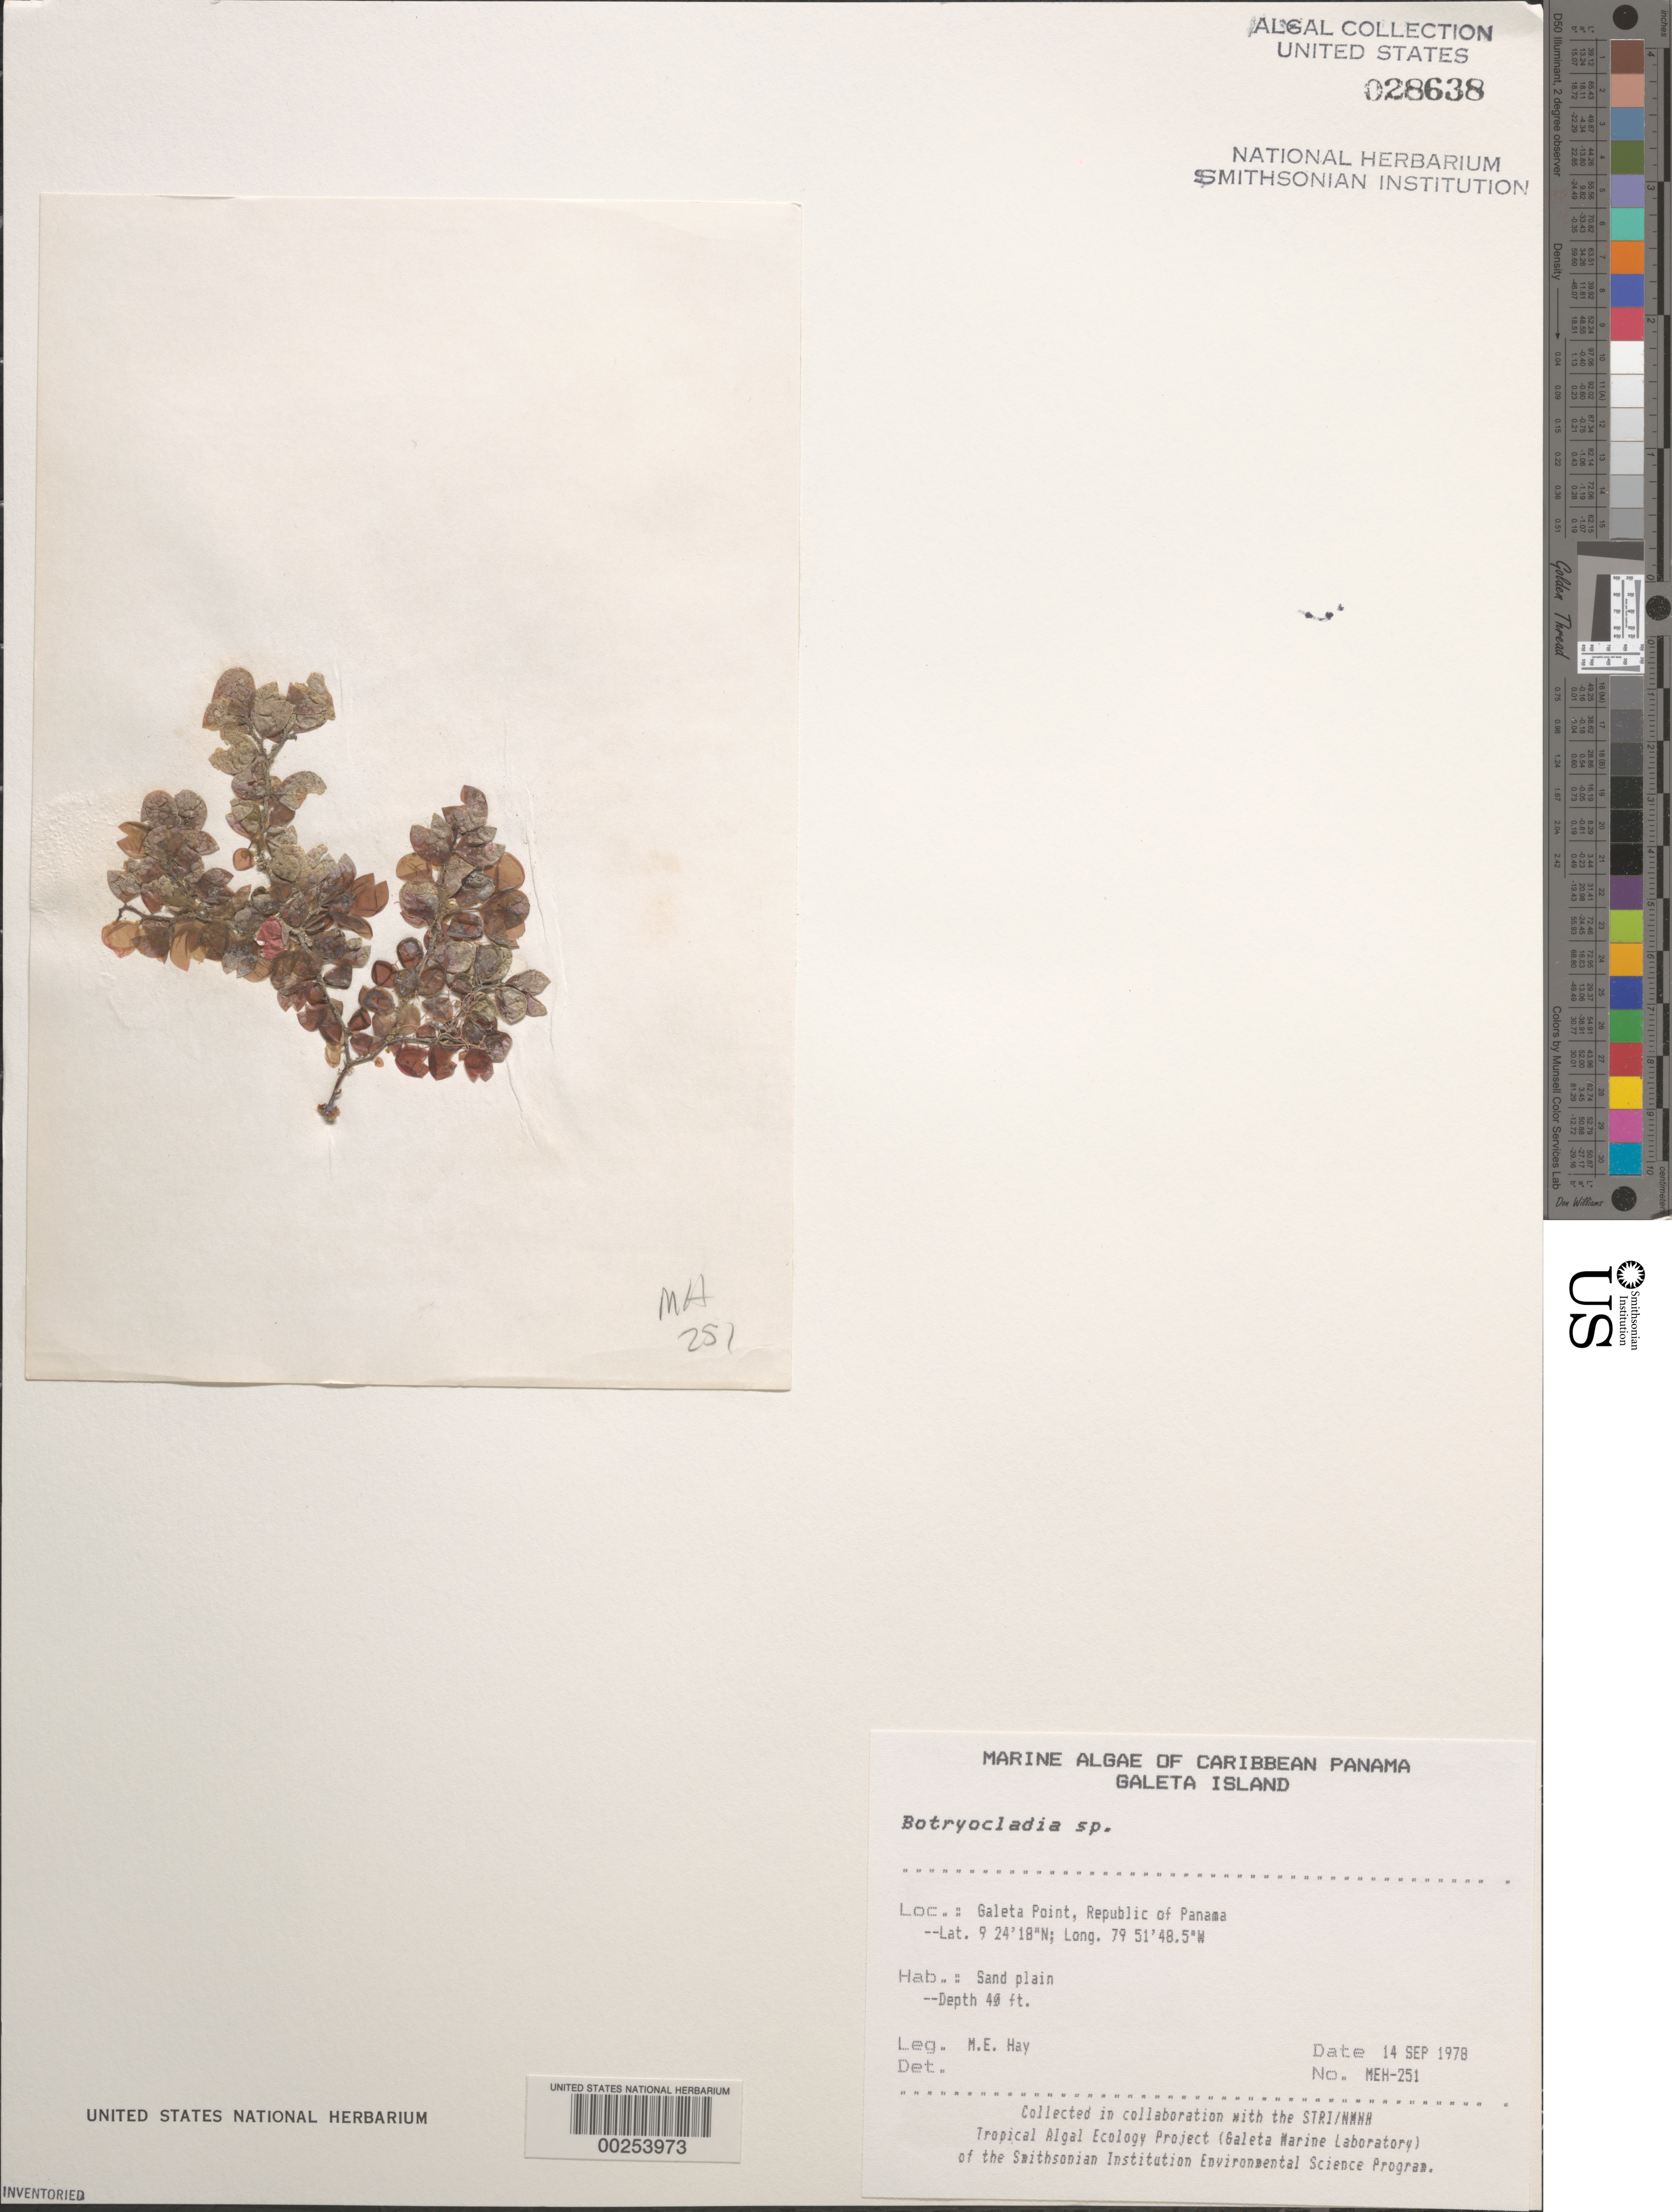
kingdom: Plantae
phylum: Rhodophyta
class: Florideophyceae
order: Rhodymeniales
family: Rhodymeniaceae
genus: Botryocladia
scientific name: Botryocladia sp.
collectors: M. E. Hay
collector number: MEH-251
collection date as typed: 14 Sep 1978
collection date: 1978-09-14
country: Panama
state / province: Colón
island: Galeta Island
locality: Galeta Point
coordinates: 9 24' 18" N, 79 51' 48.5" W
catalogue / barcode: US 28638